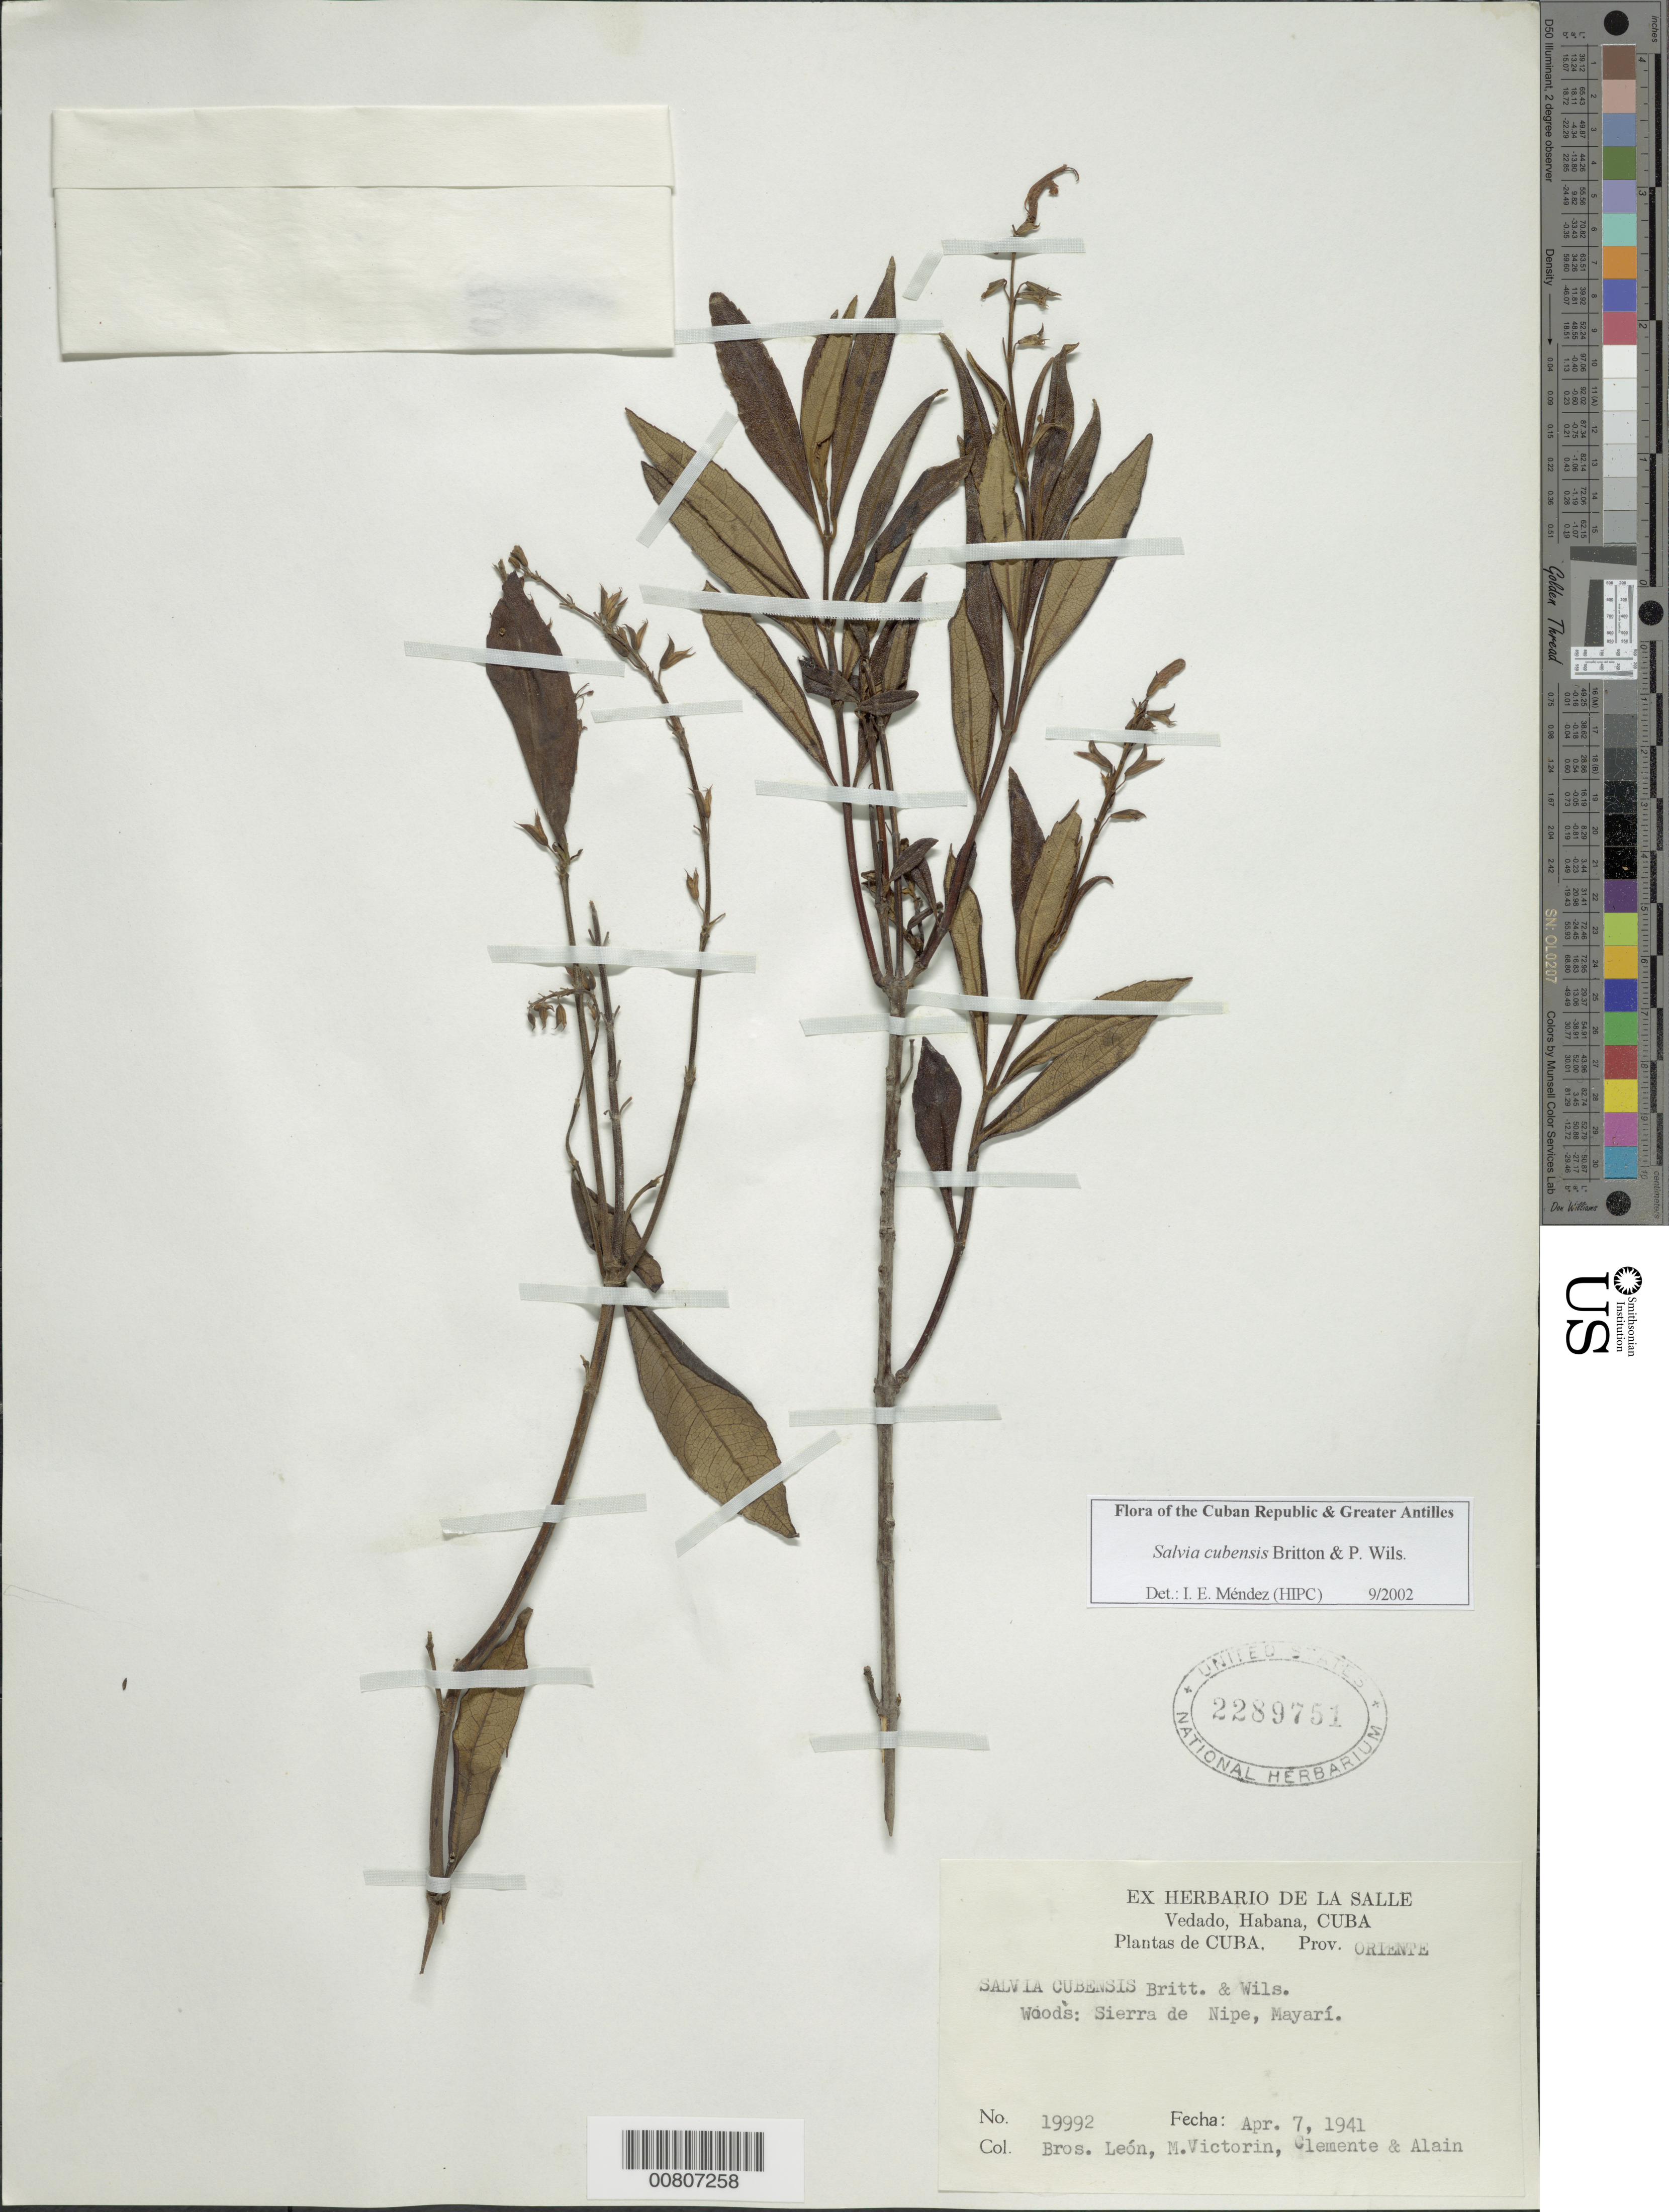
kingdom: Plantae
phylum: Tracheophyta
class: Magnoliopsida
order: Lamiales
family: Lamiaceae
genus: Salvia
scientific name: Salvia cubensis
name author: Britton & P. Wilson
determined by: Méndez, Isidro E., (HIPC)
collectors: Bro. León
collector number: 19992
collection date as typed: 07 Apr 1941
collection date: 1941-04-07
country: Cuba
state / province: Holguín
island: Cuba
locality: Sierra de Nipe, Mayarí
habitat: Woods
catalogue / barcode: US 2289751